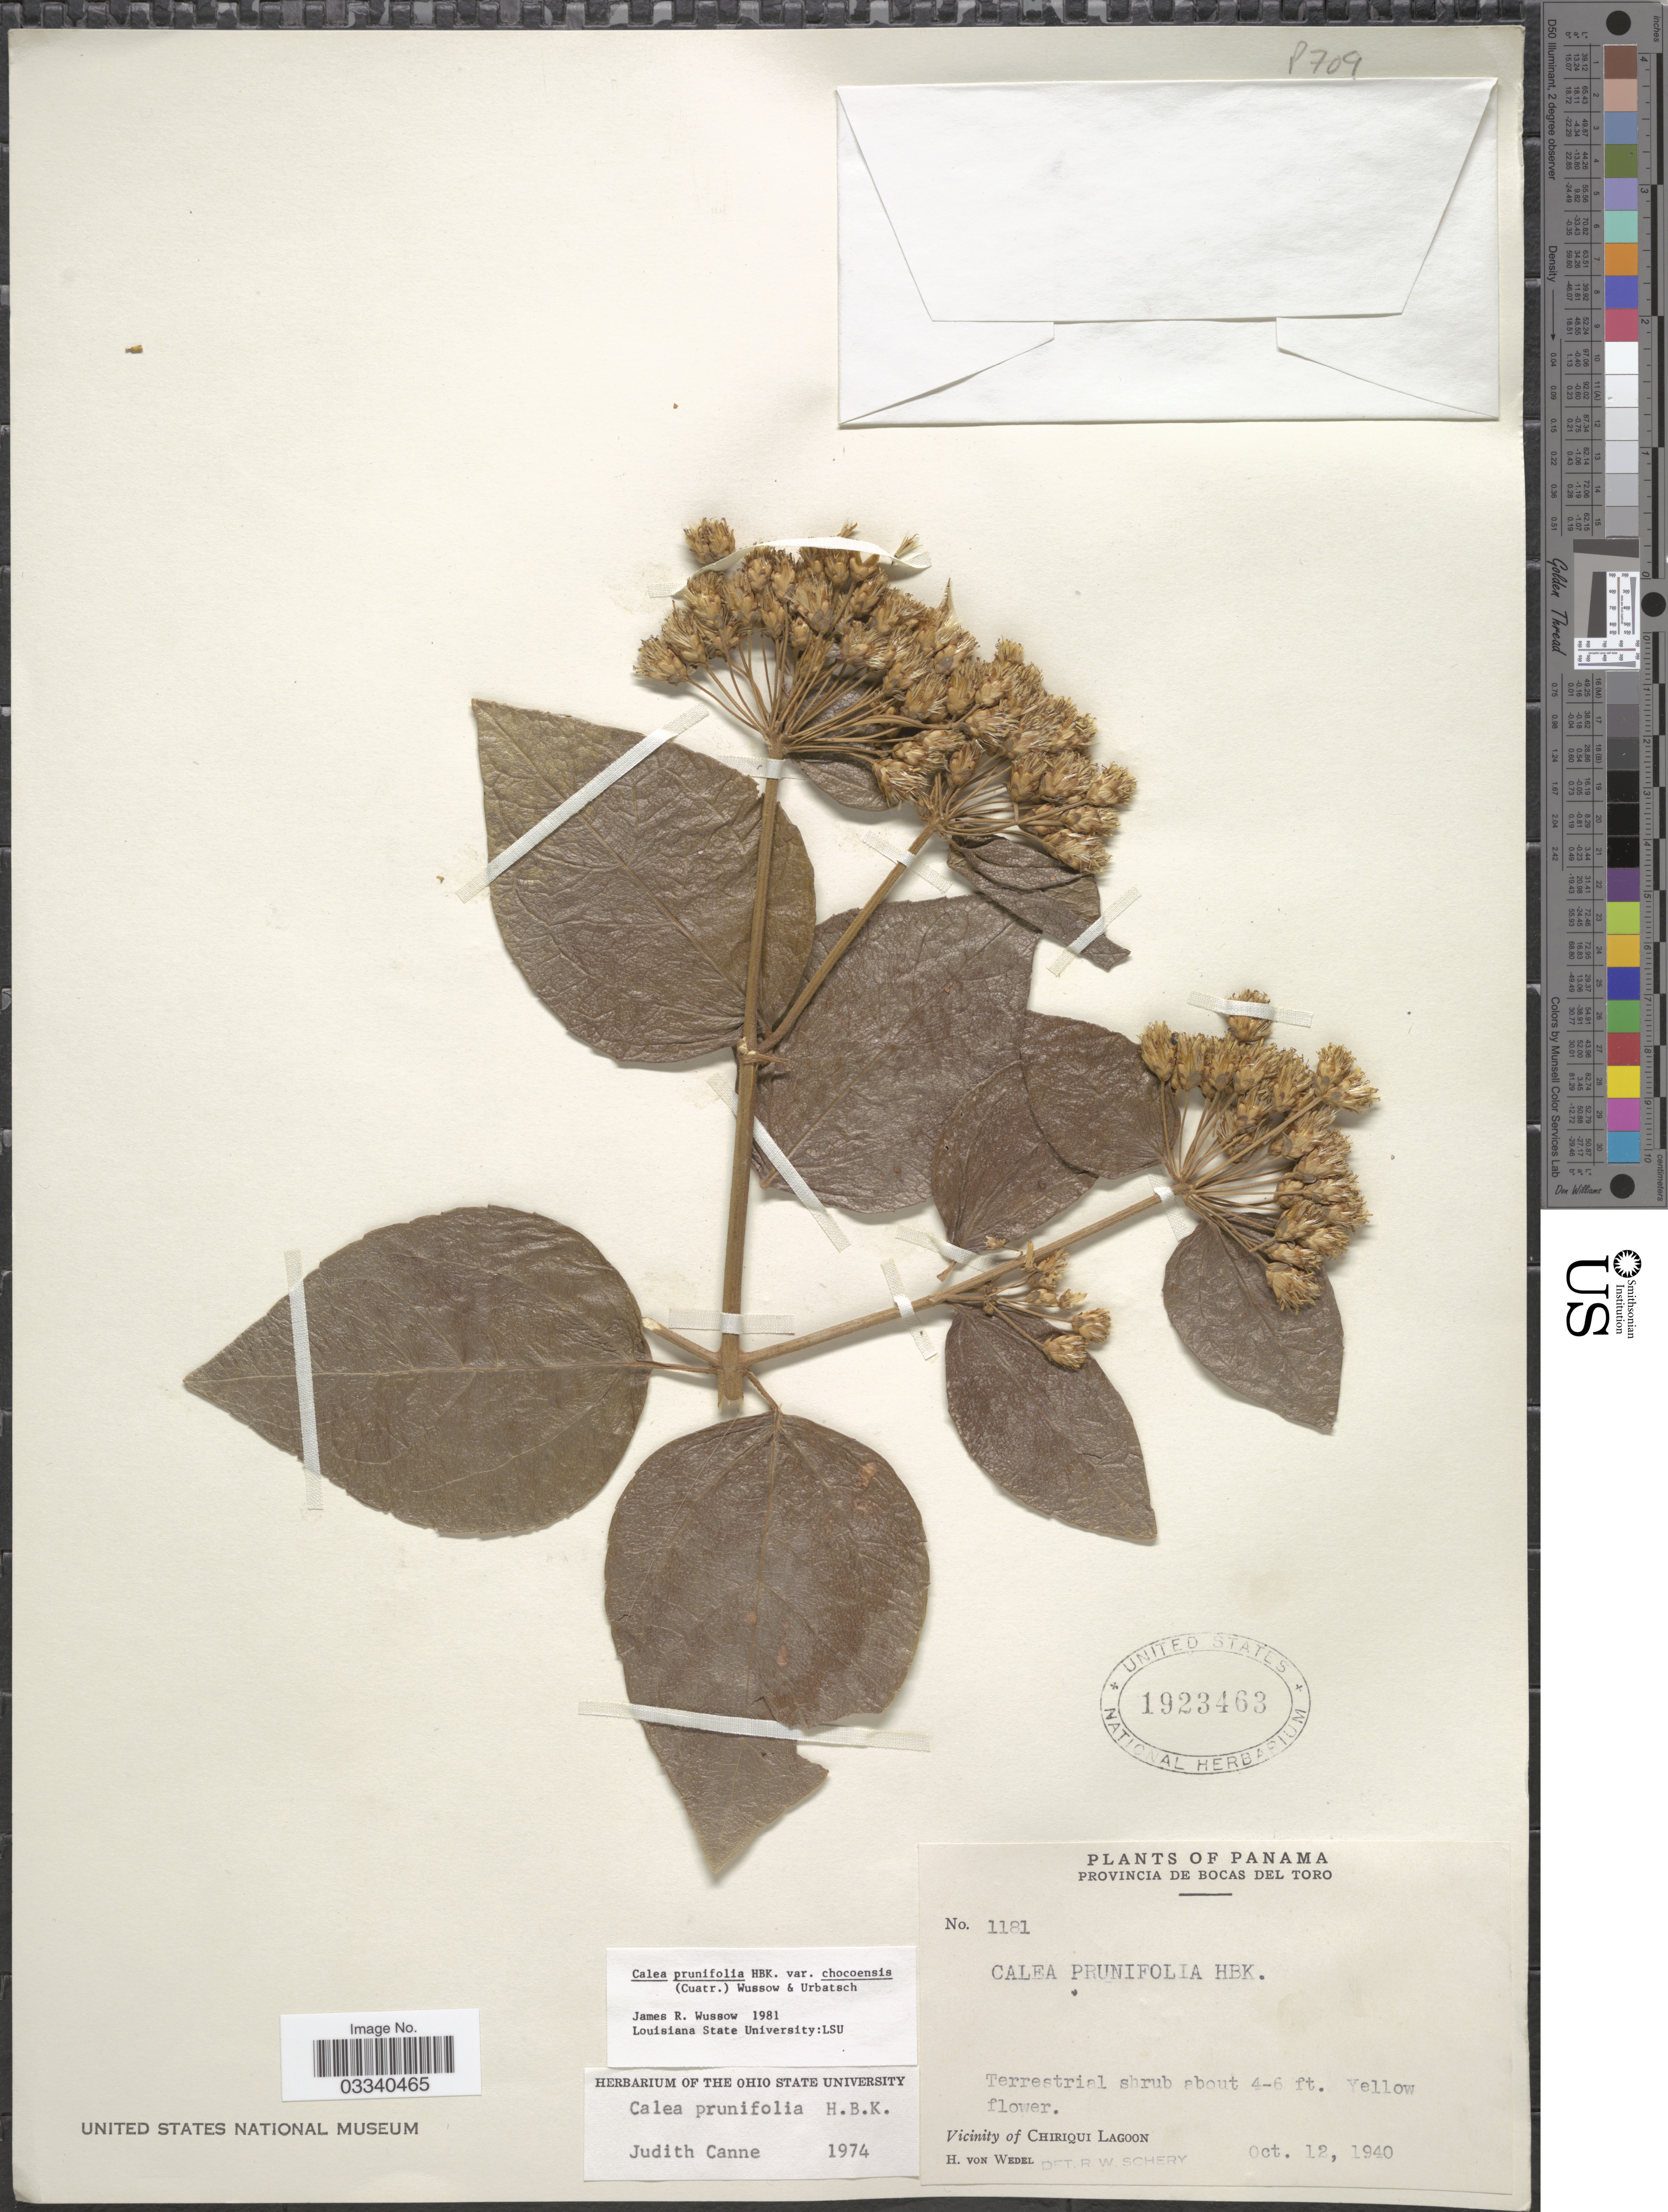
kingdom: Plantae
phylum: Tracheophyta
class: Magnoliopsida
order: Asterales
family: Asteraceae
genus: Calea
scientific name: Calea prunifolia var. chocoensis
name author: Kunth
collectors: H. von Wedel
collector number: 1181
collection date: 1940-10-12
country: Panama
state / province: Bocas del Toro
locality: Vicinity of Chiriqui Lagoon.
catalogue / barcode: US 1923463